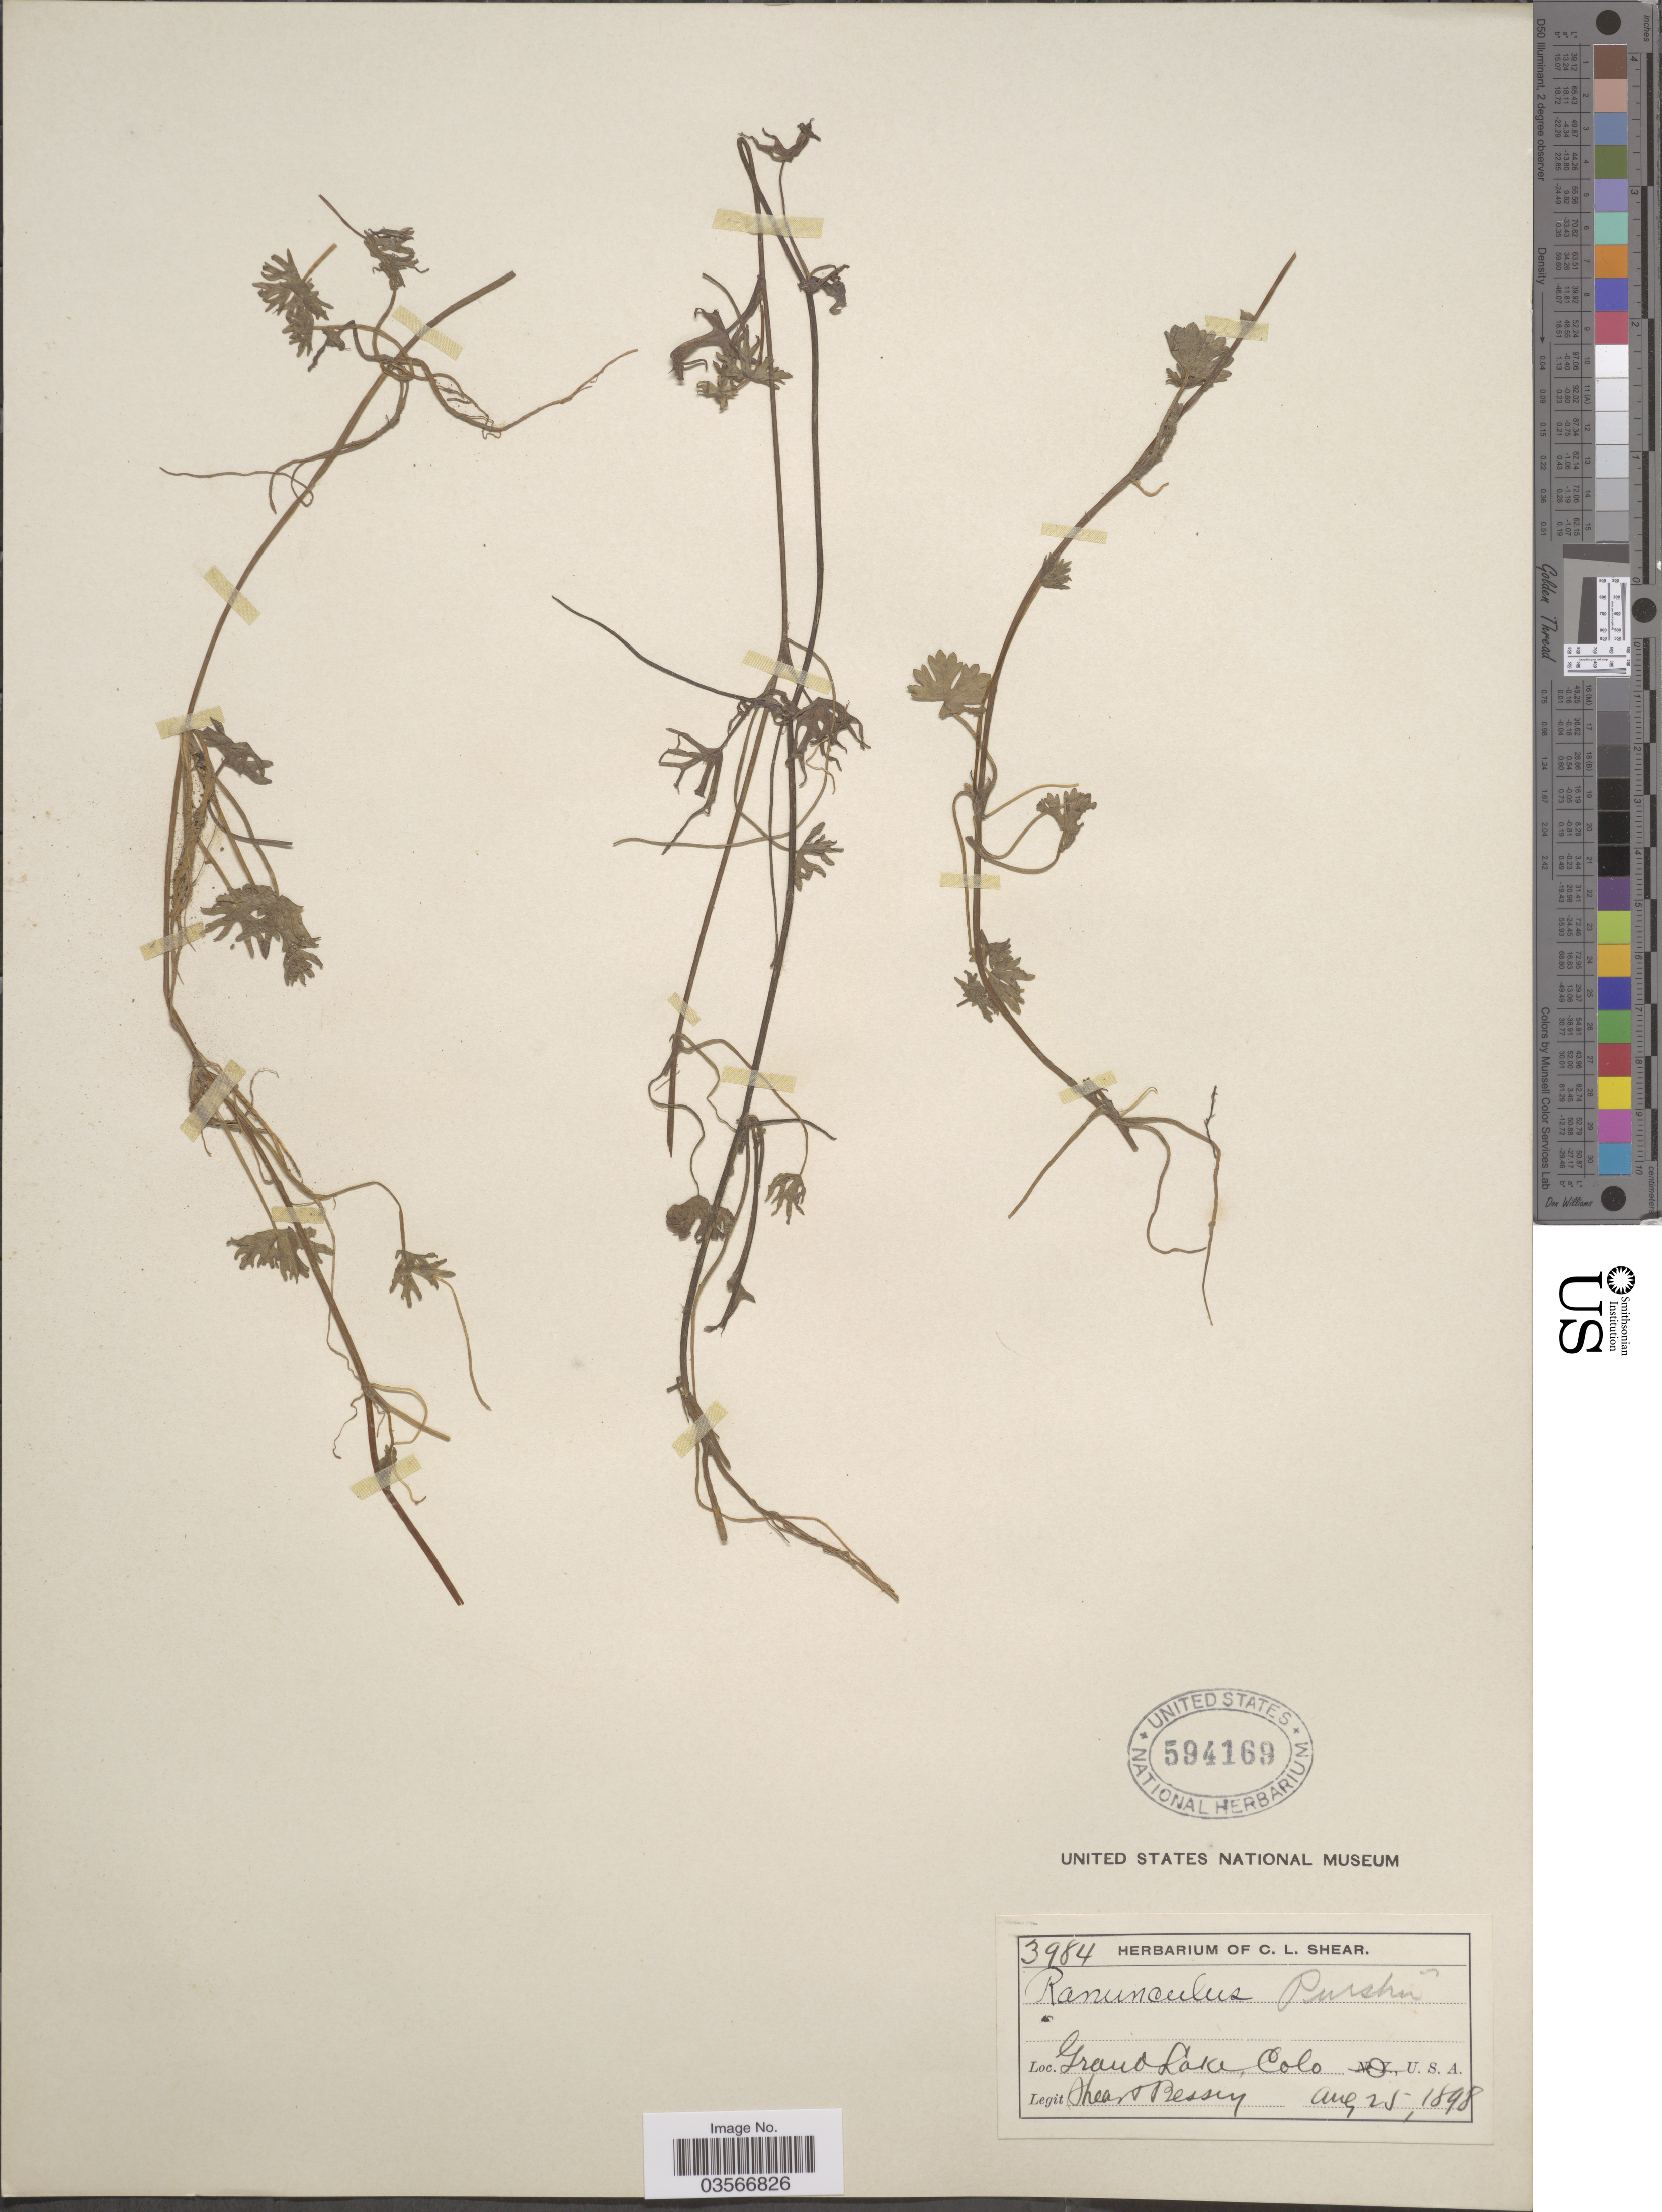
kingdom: Plantae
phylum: Tracheophyta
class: Magnoliopsida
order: Ranunculales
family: Ranunculaceae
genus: Ranunculus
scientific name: Ranunculus gmelinii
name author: DC.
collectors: C. L. Shear & -. Bessey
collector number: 3984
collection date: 1898-08-25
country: United States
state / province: Colorado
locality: Grand Lake.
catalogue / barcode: US 594169